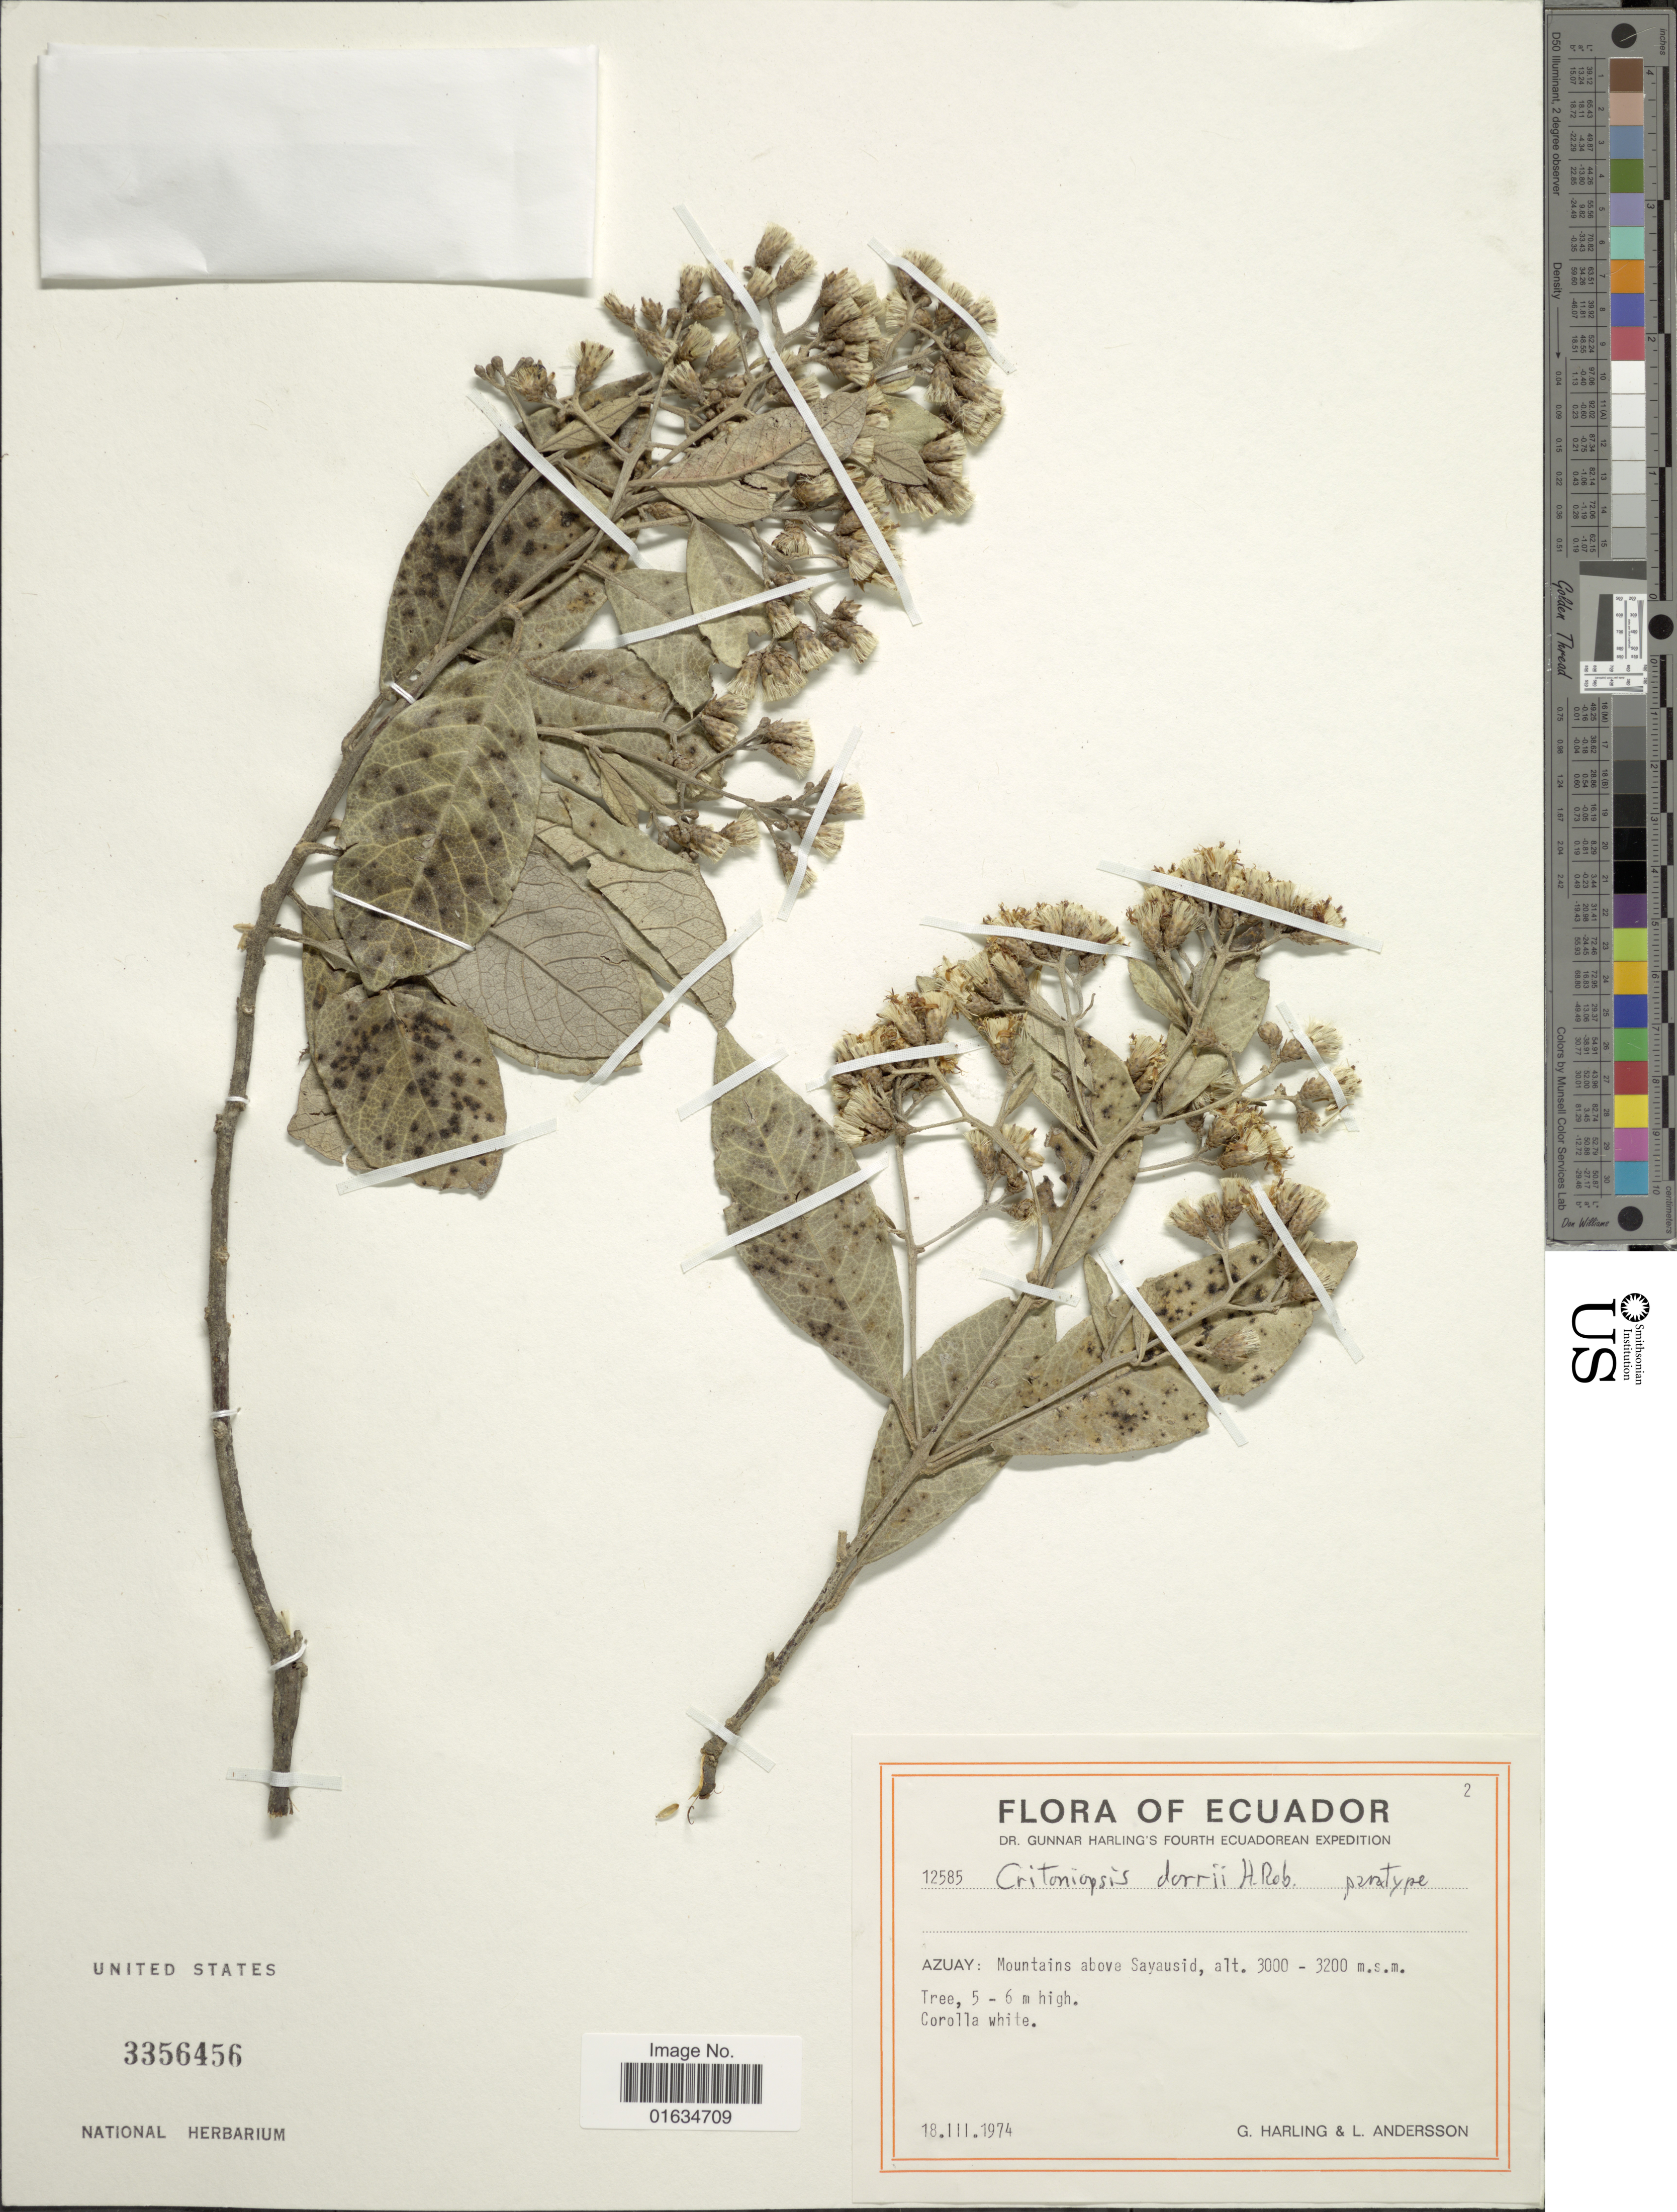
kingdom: Plantae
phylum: Tracheophyta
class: Magnoliopsida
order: Asterales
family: Asteraceae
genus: Critoniopsis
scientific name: Critoniopsis dorrii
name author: H. Rob.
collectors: G. Harling & L. Andersson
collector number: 12585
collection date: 1974-03-18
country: Ecuador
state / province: Azuay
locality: Mountains above Sayausid.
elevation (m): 3000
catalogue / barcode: US 3356456